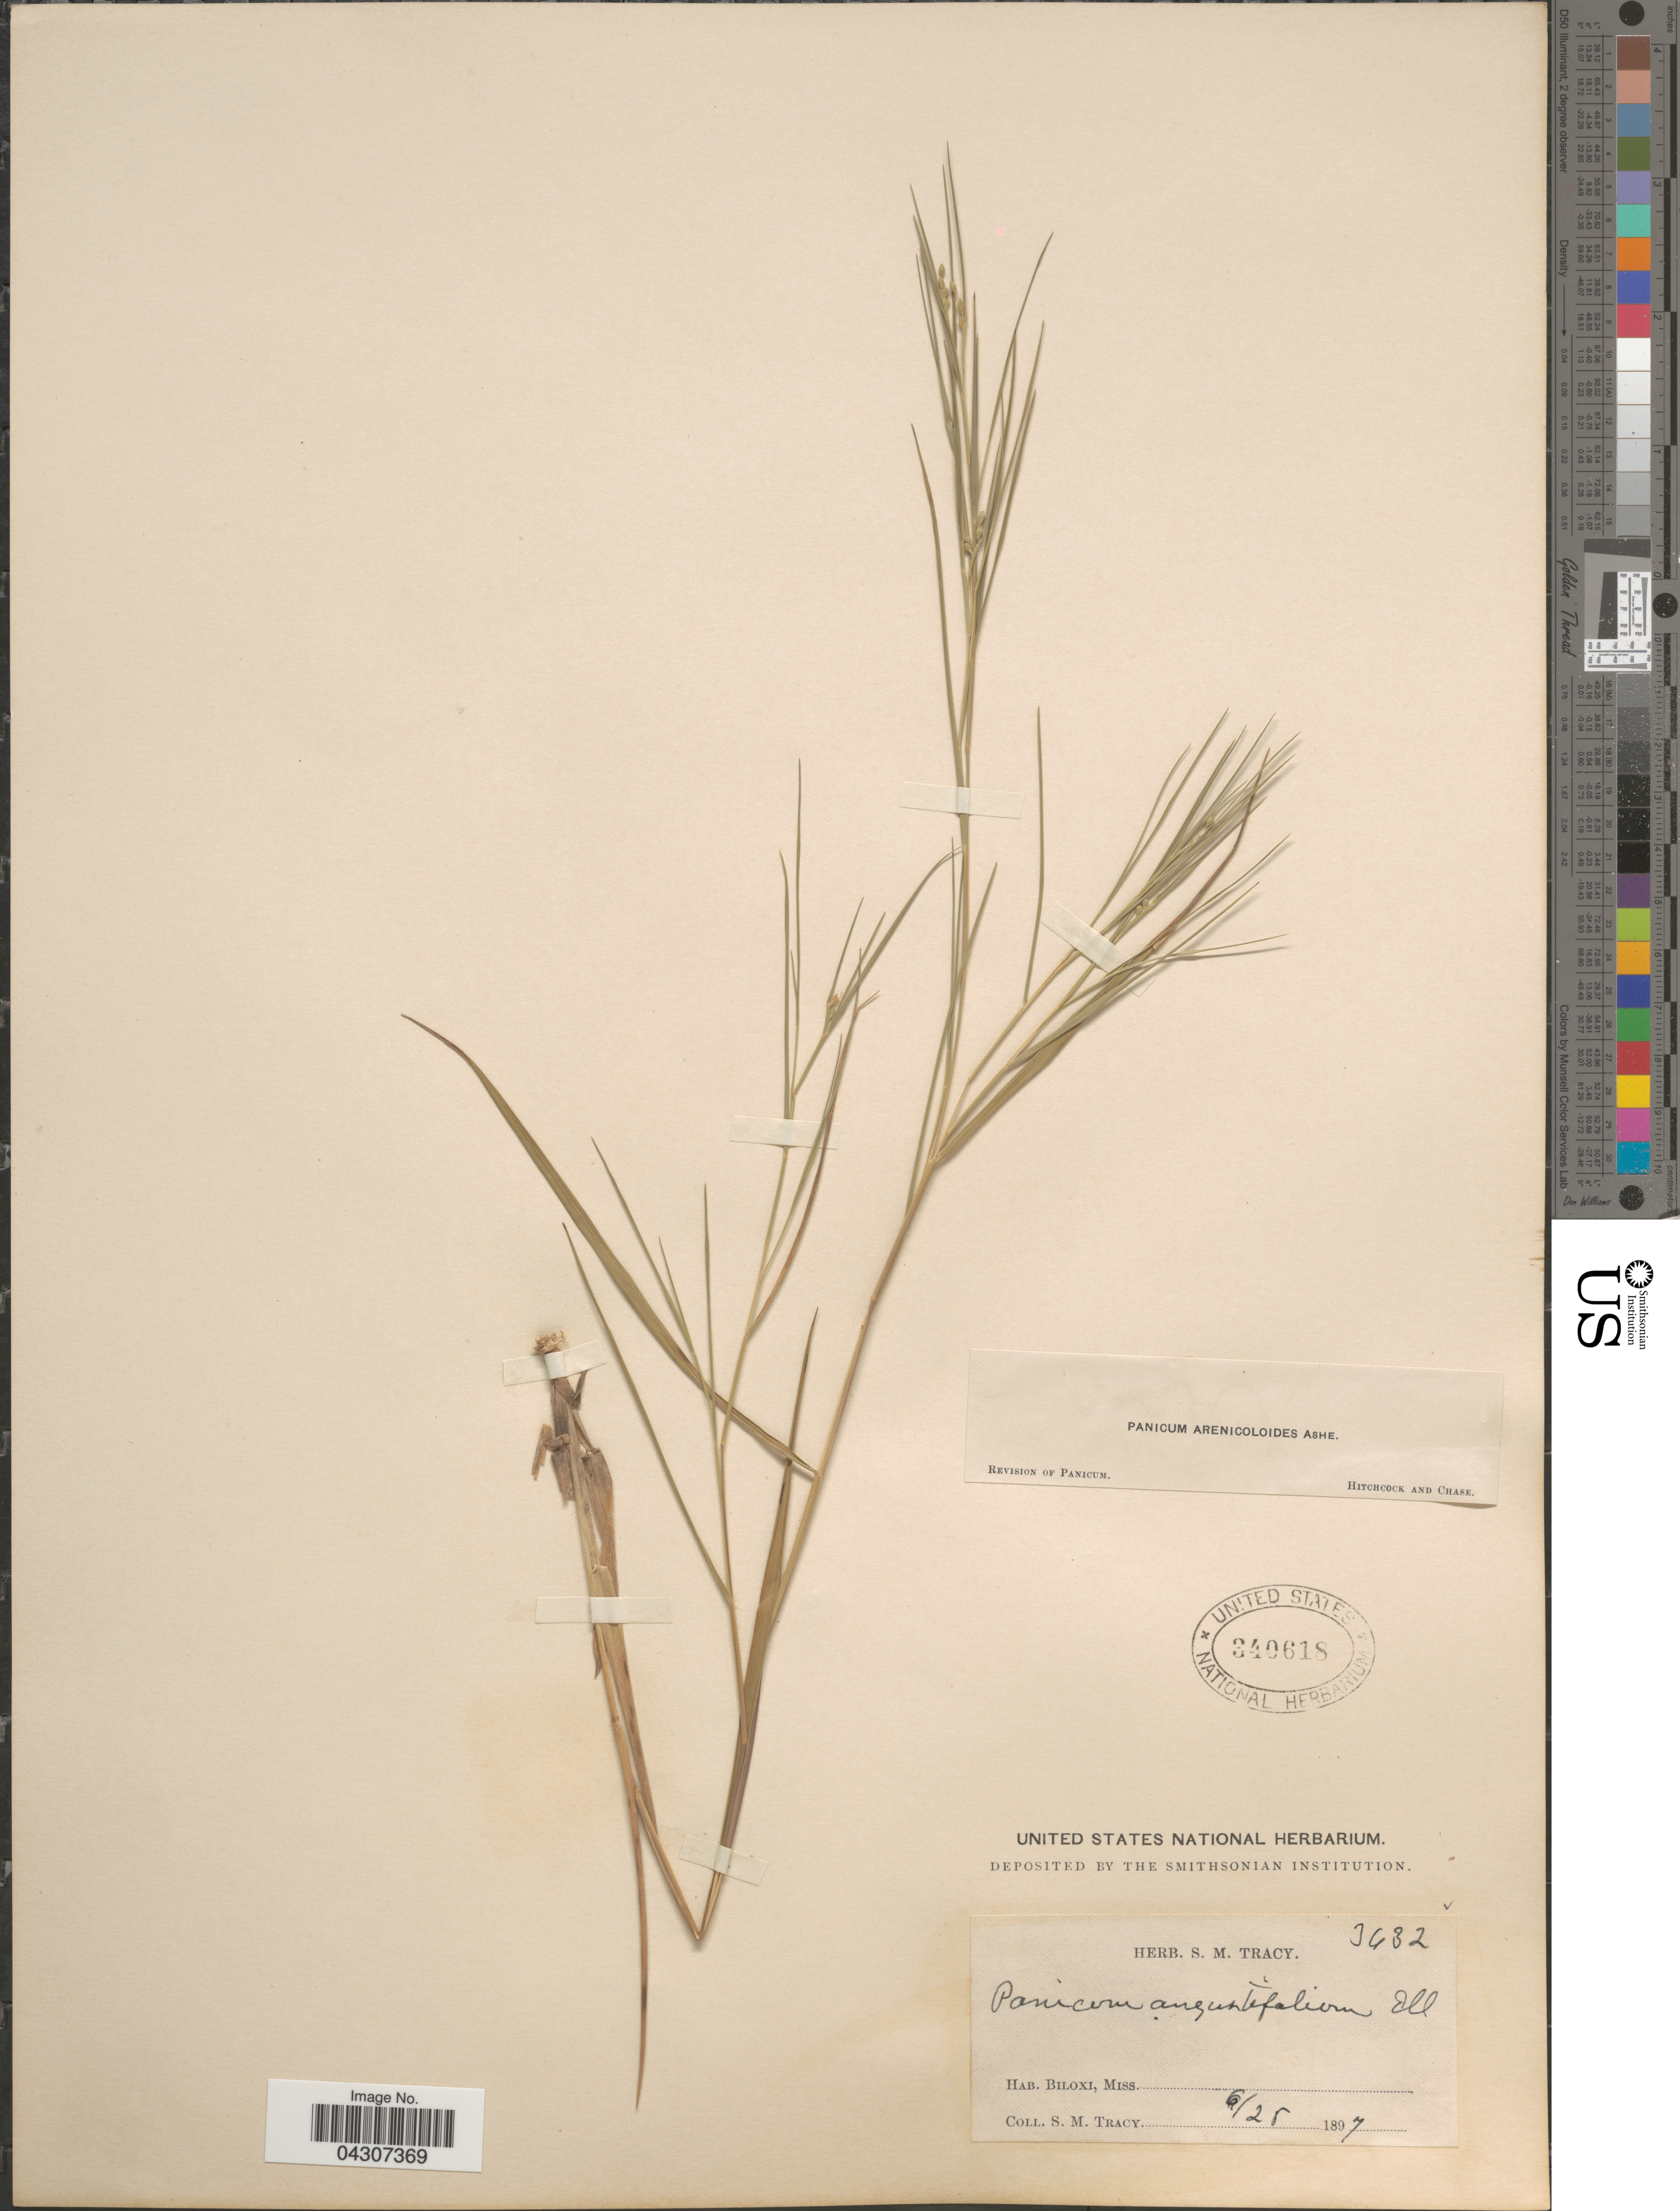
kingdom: Plantae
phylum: Tracheophyta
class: Liliopsida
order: Poales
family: Poaceae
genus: Dichanthelium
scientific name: Dichanthelium aciculare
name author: (Desv. ex Poir.) Gould & C.A. Clark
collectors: S. M. Tracy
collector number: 3432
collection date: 1897-06-25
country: United States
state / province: Mississippi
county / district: Harrison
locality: Biloxi.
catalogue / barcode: US 340618